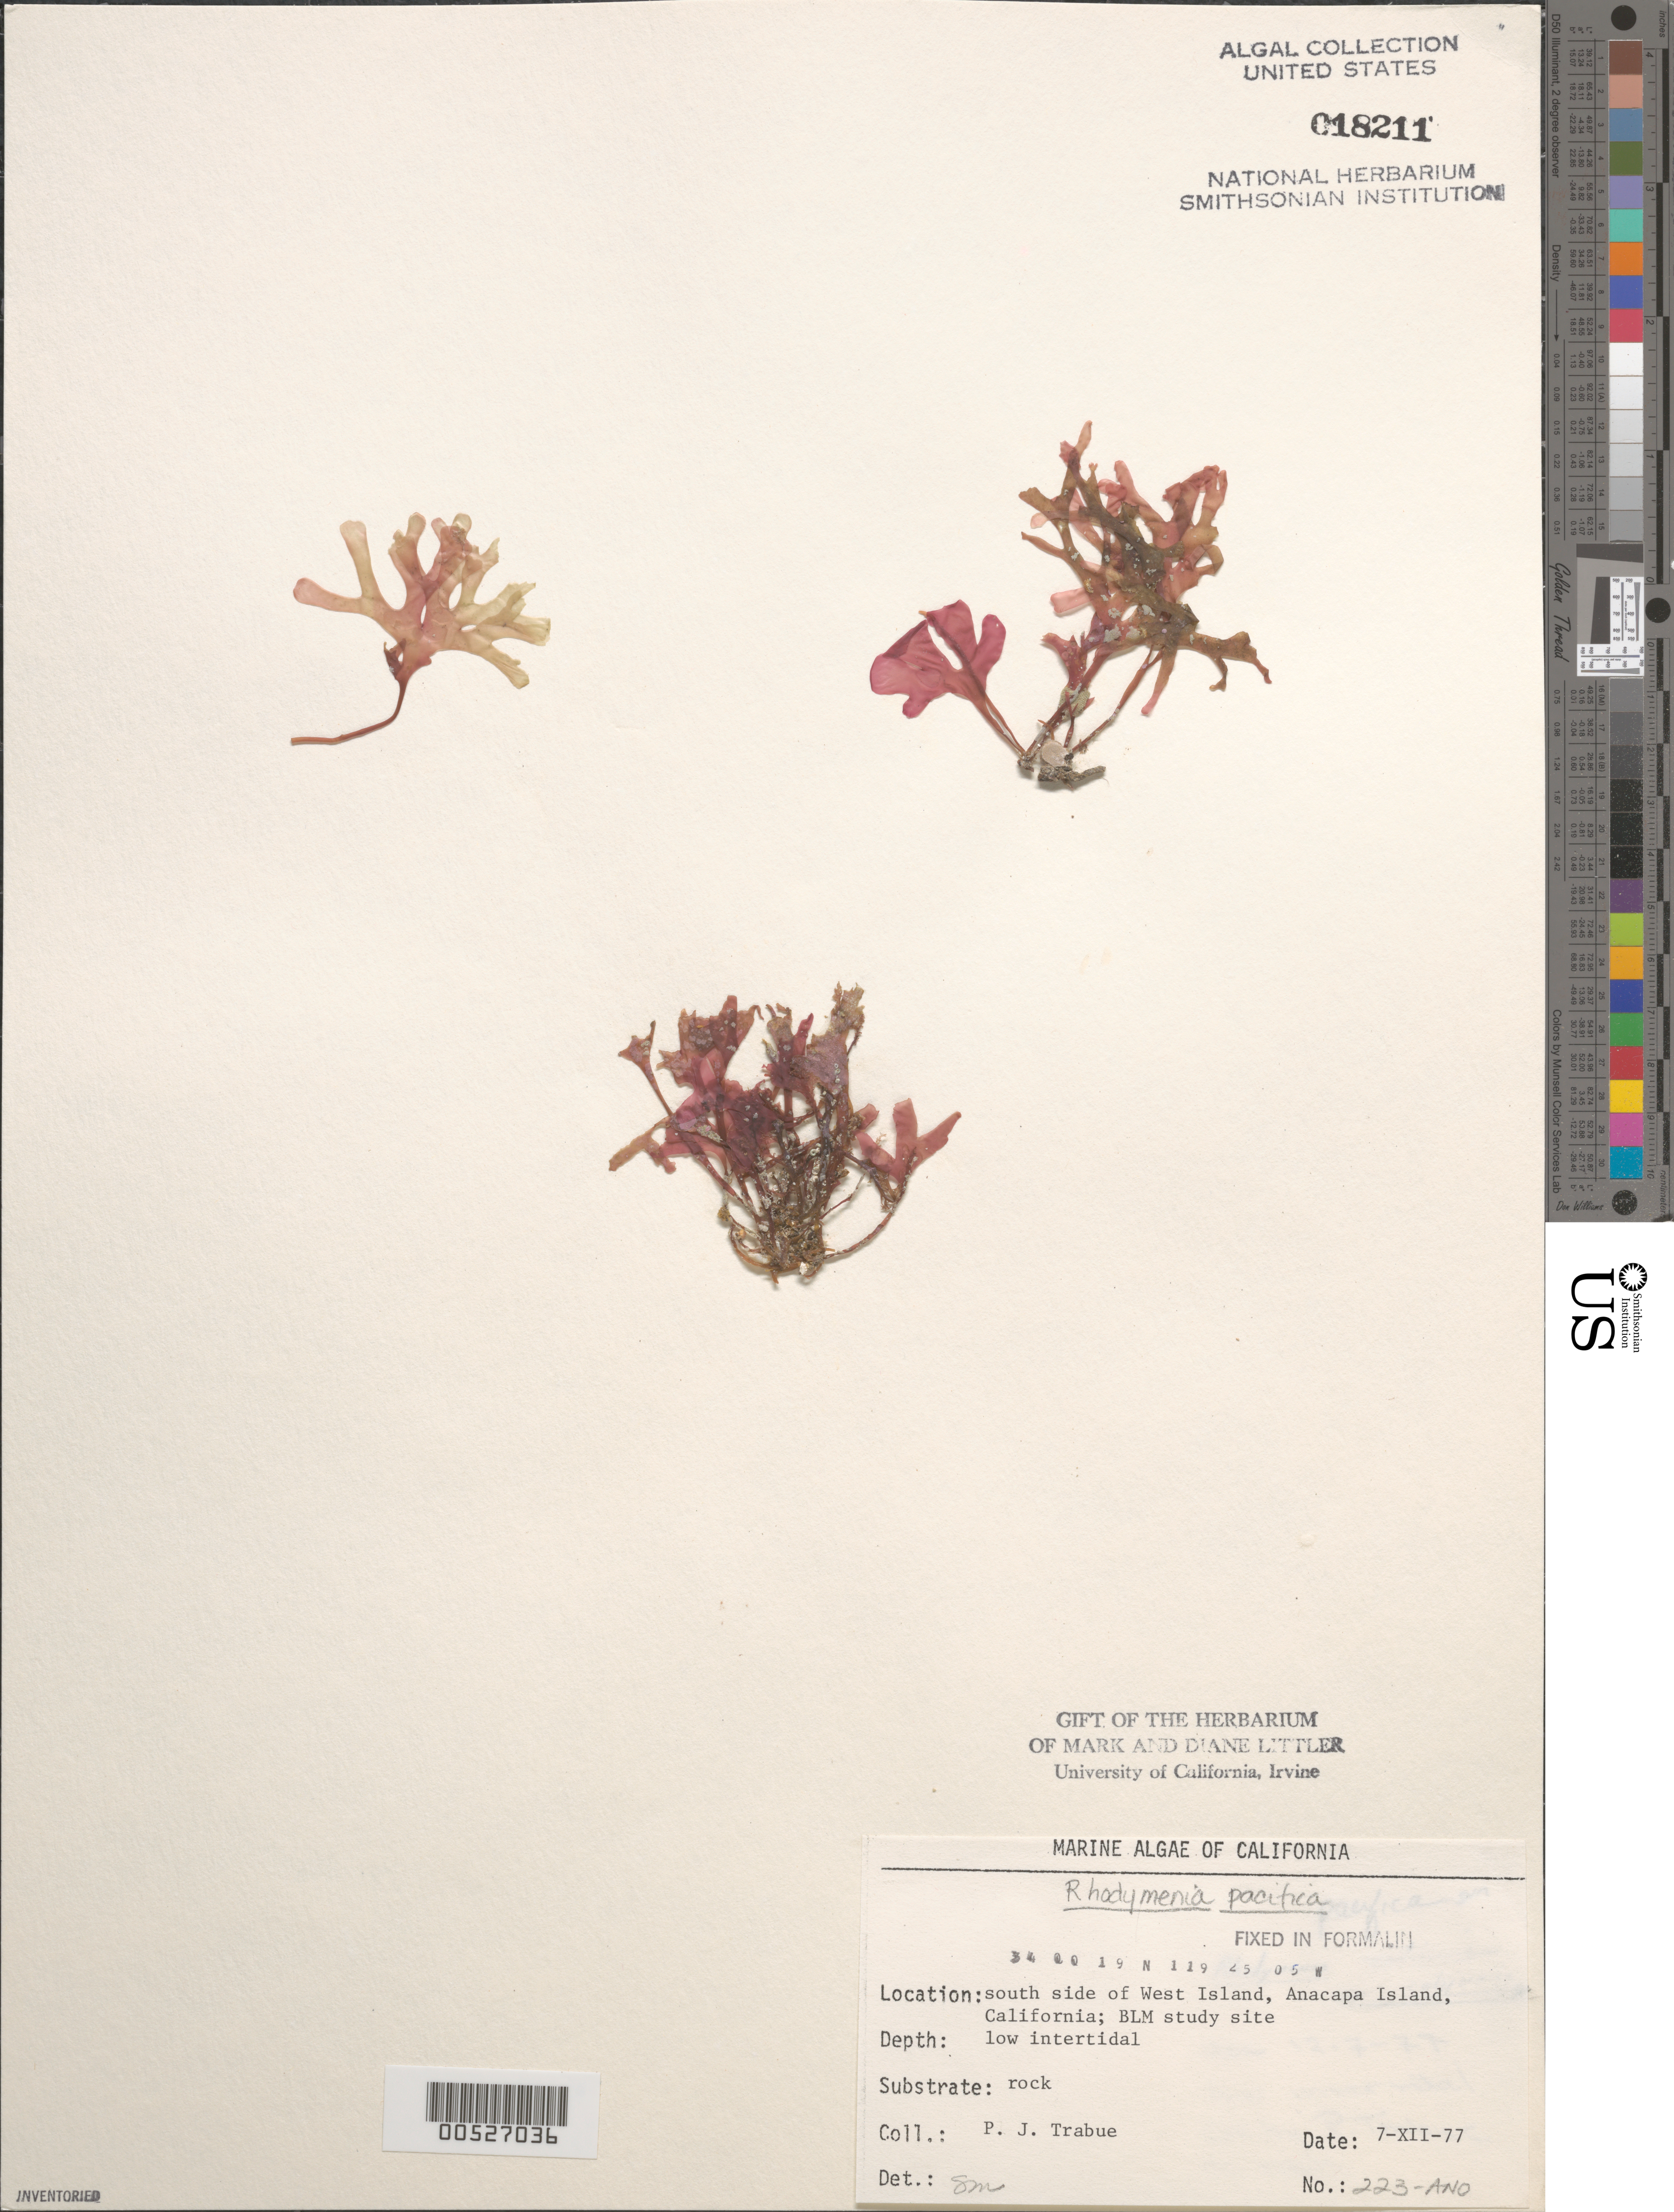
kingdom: Plantae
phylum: Rhodophyta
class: Florideophyceae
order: Rhodymeniales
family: Rhodymeniaceae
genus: Rhodymenia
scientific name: Rhodymenia pacifica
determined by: Murray, S. N.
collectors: P. J. Trabue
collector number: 223-ANO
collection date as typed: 07 Dec 1977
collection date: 1977-12-07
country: United States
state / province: California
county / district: Ventura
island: Anacapa Island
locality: South side of west island, near Cat Rock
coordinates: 34 00'19"N, 119 25'05"W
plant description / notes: BLM-SOCALBIGHT Rocky Intertidal Survey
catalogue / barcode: US 18211